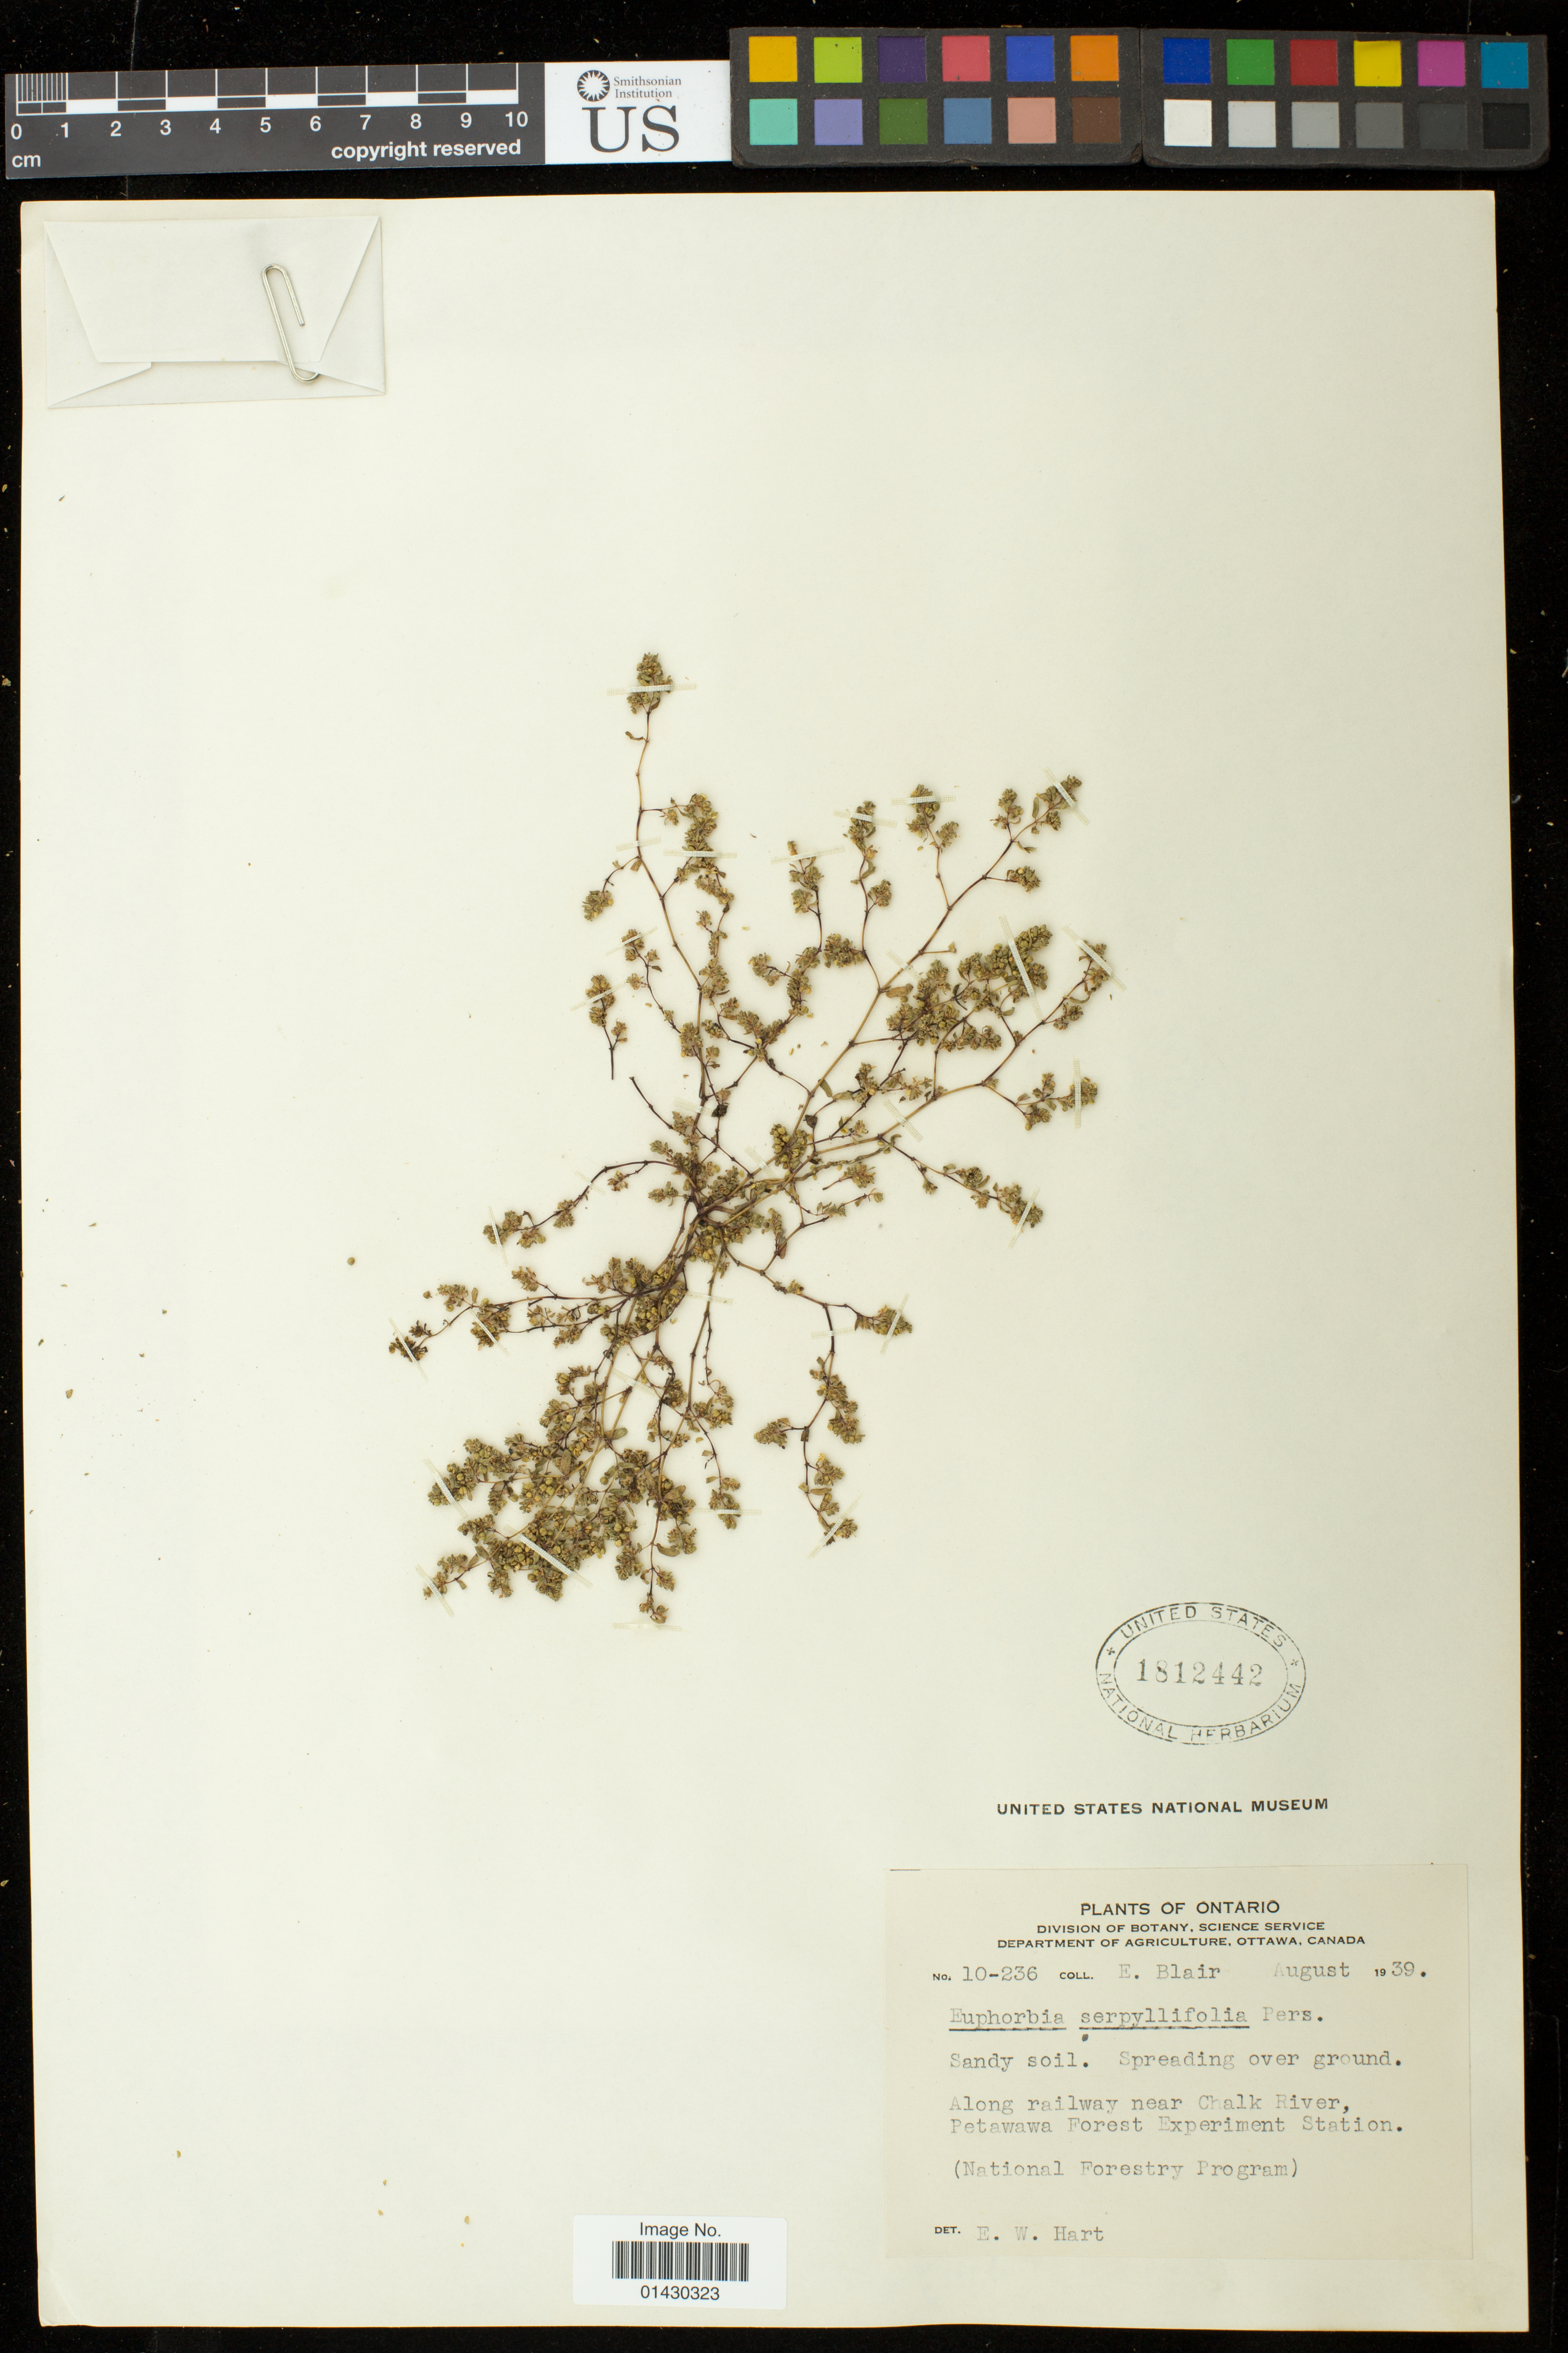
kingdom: Plantae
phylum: Tracheophyta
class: Magnoliopsida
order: Malpighiales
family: Euphorbiaceae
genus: Euphorbia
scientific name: Euphorbia serpillifolia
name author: Pers.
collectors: E. Blair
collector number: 10-236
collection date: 1939-08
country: Canada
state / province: Ontario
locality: Along railway near Chalk River, Petawawa Forest Experiment Station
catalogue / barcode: US 1812442